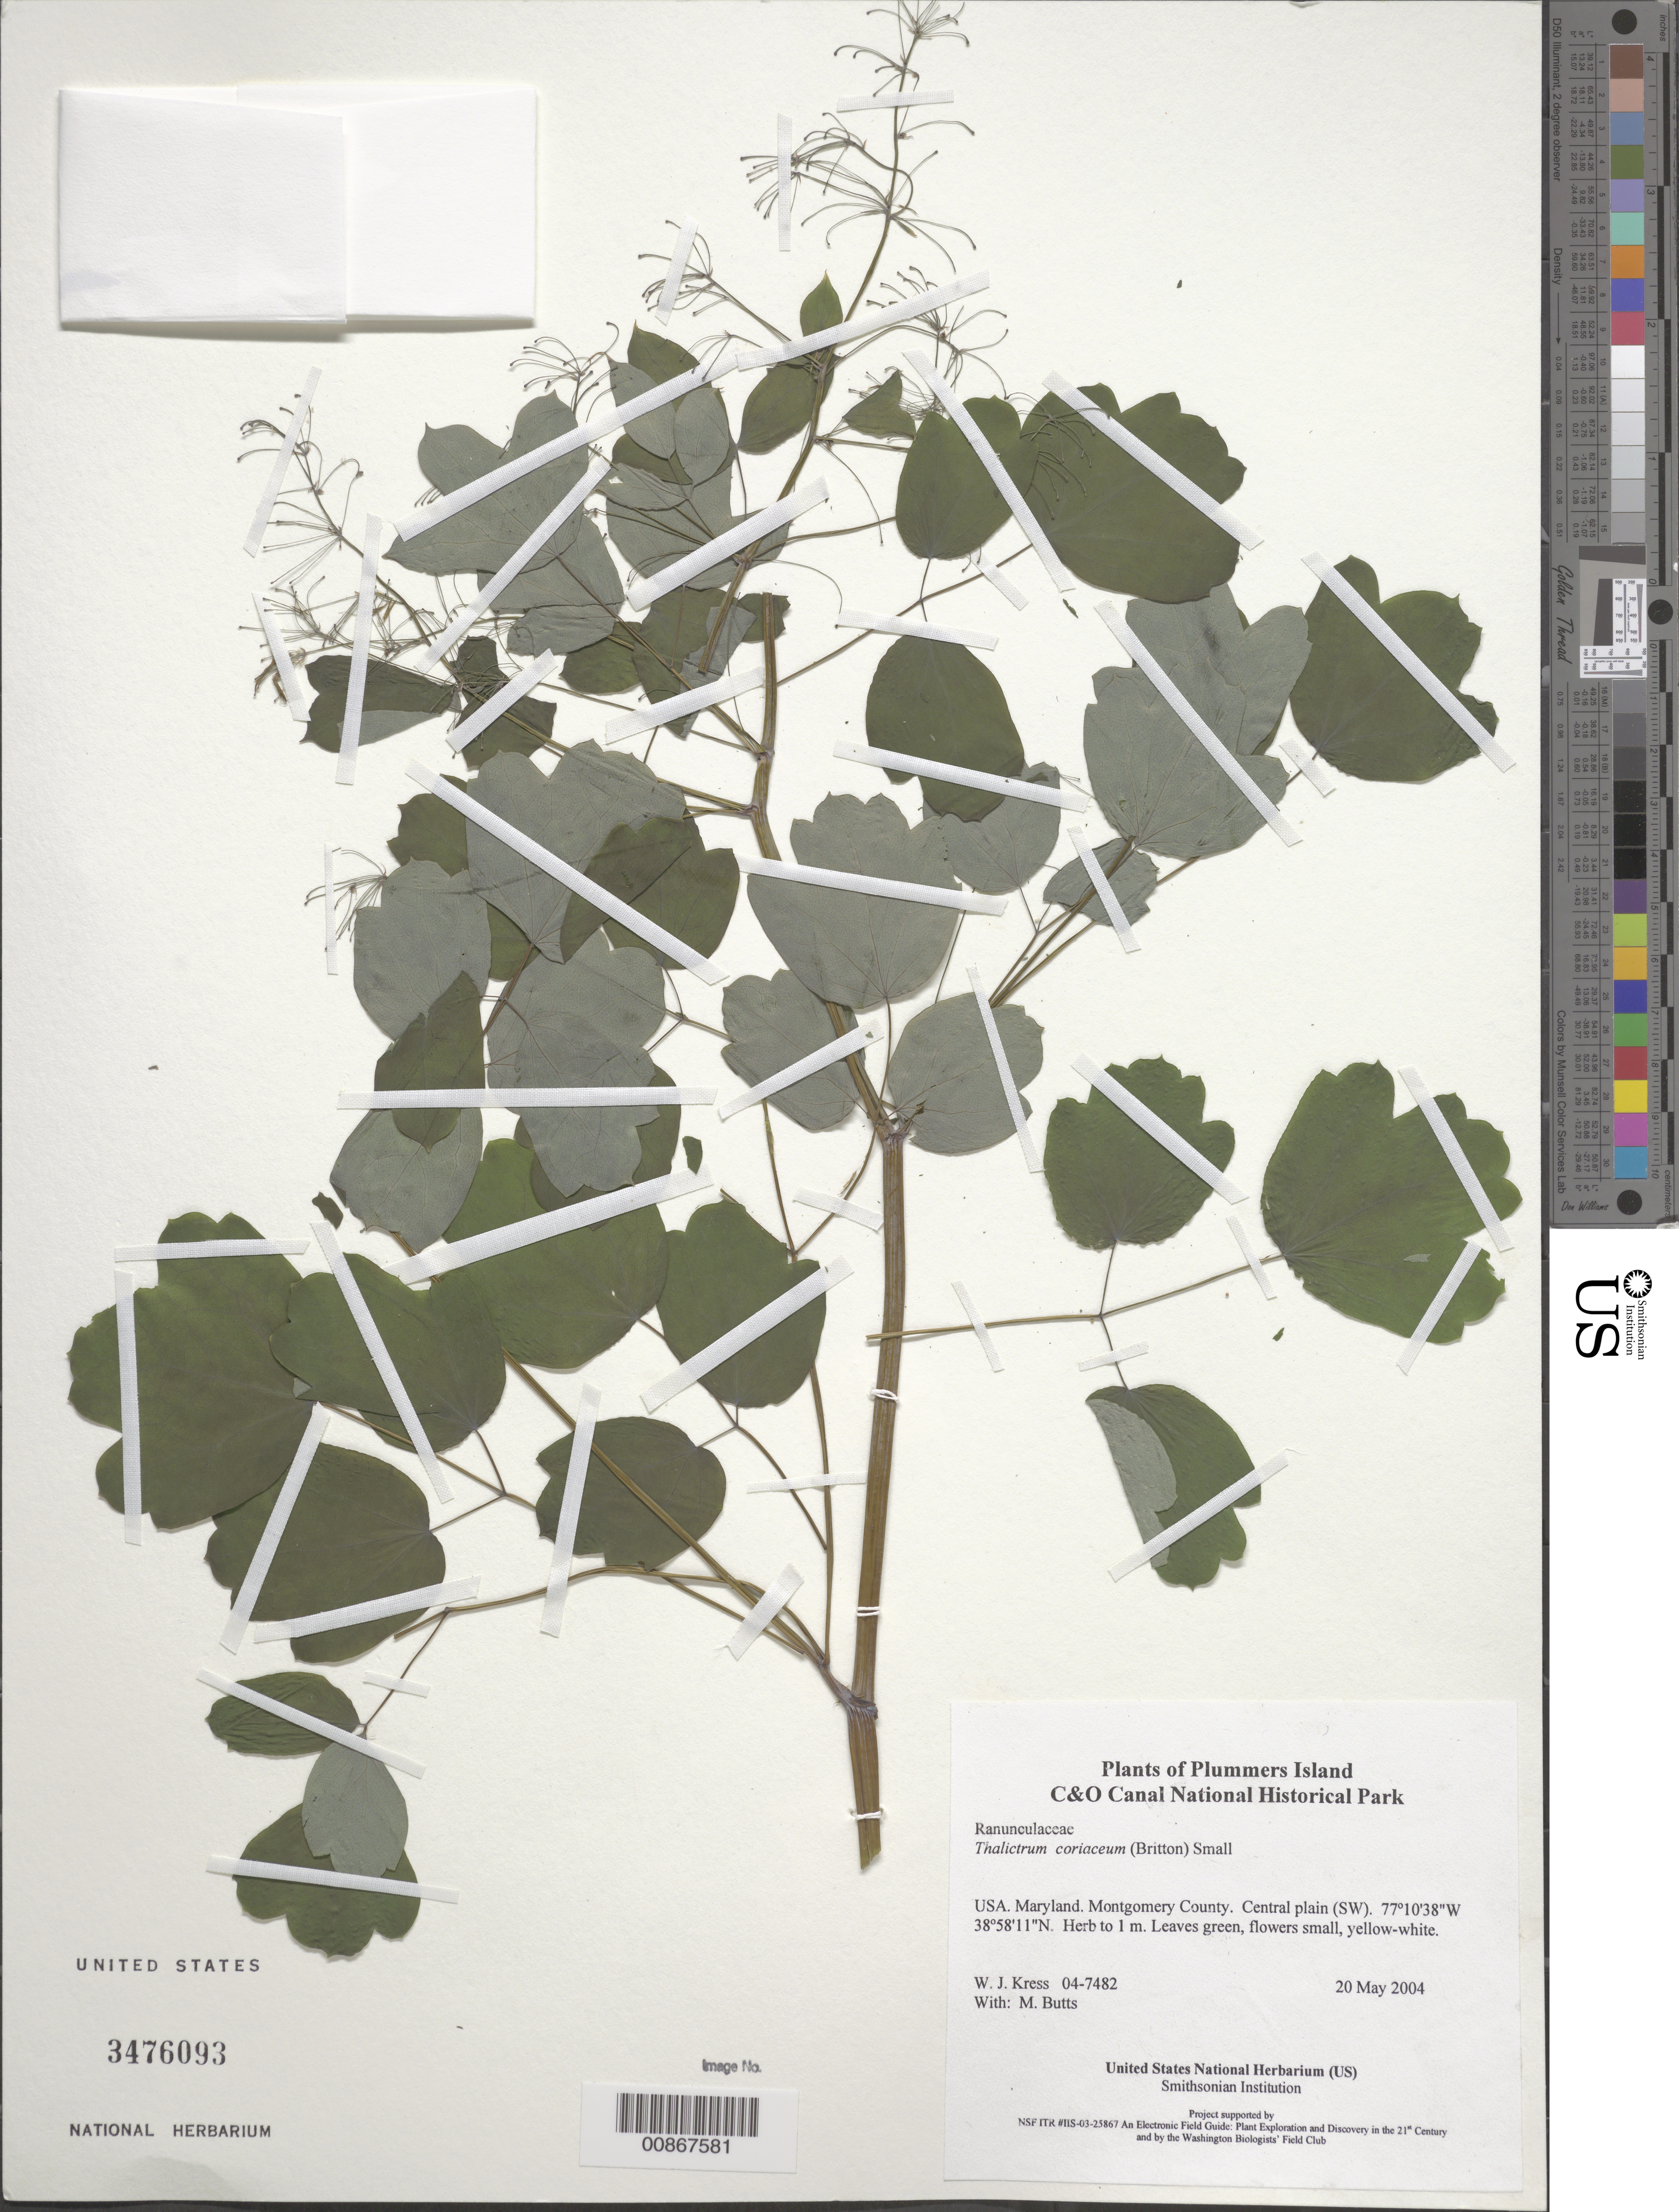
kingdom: Plantae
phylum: Tracheophyta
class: Magnoliopsida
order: Ranunculales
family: Ranunculaceae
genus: Thalictrum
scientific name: Thalictrum coriaceum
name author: (Britton) Small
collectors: W. J. Kress & M. B. Butts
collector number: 04-7482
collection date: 2004-05-20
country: United States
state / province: Maryland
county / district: Montgomery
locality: Chesapeake and Ohio Canal National Historical Park, Plummers Island, central plain (SW)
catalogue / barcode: US 3476093